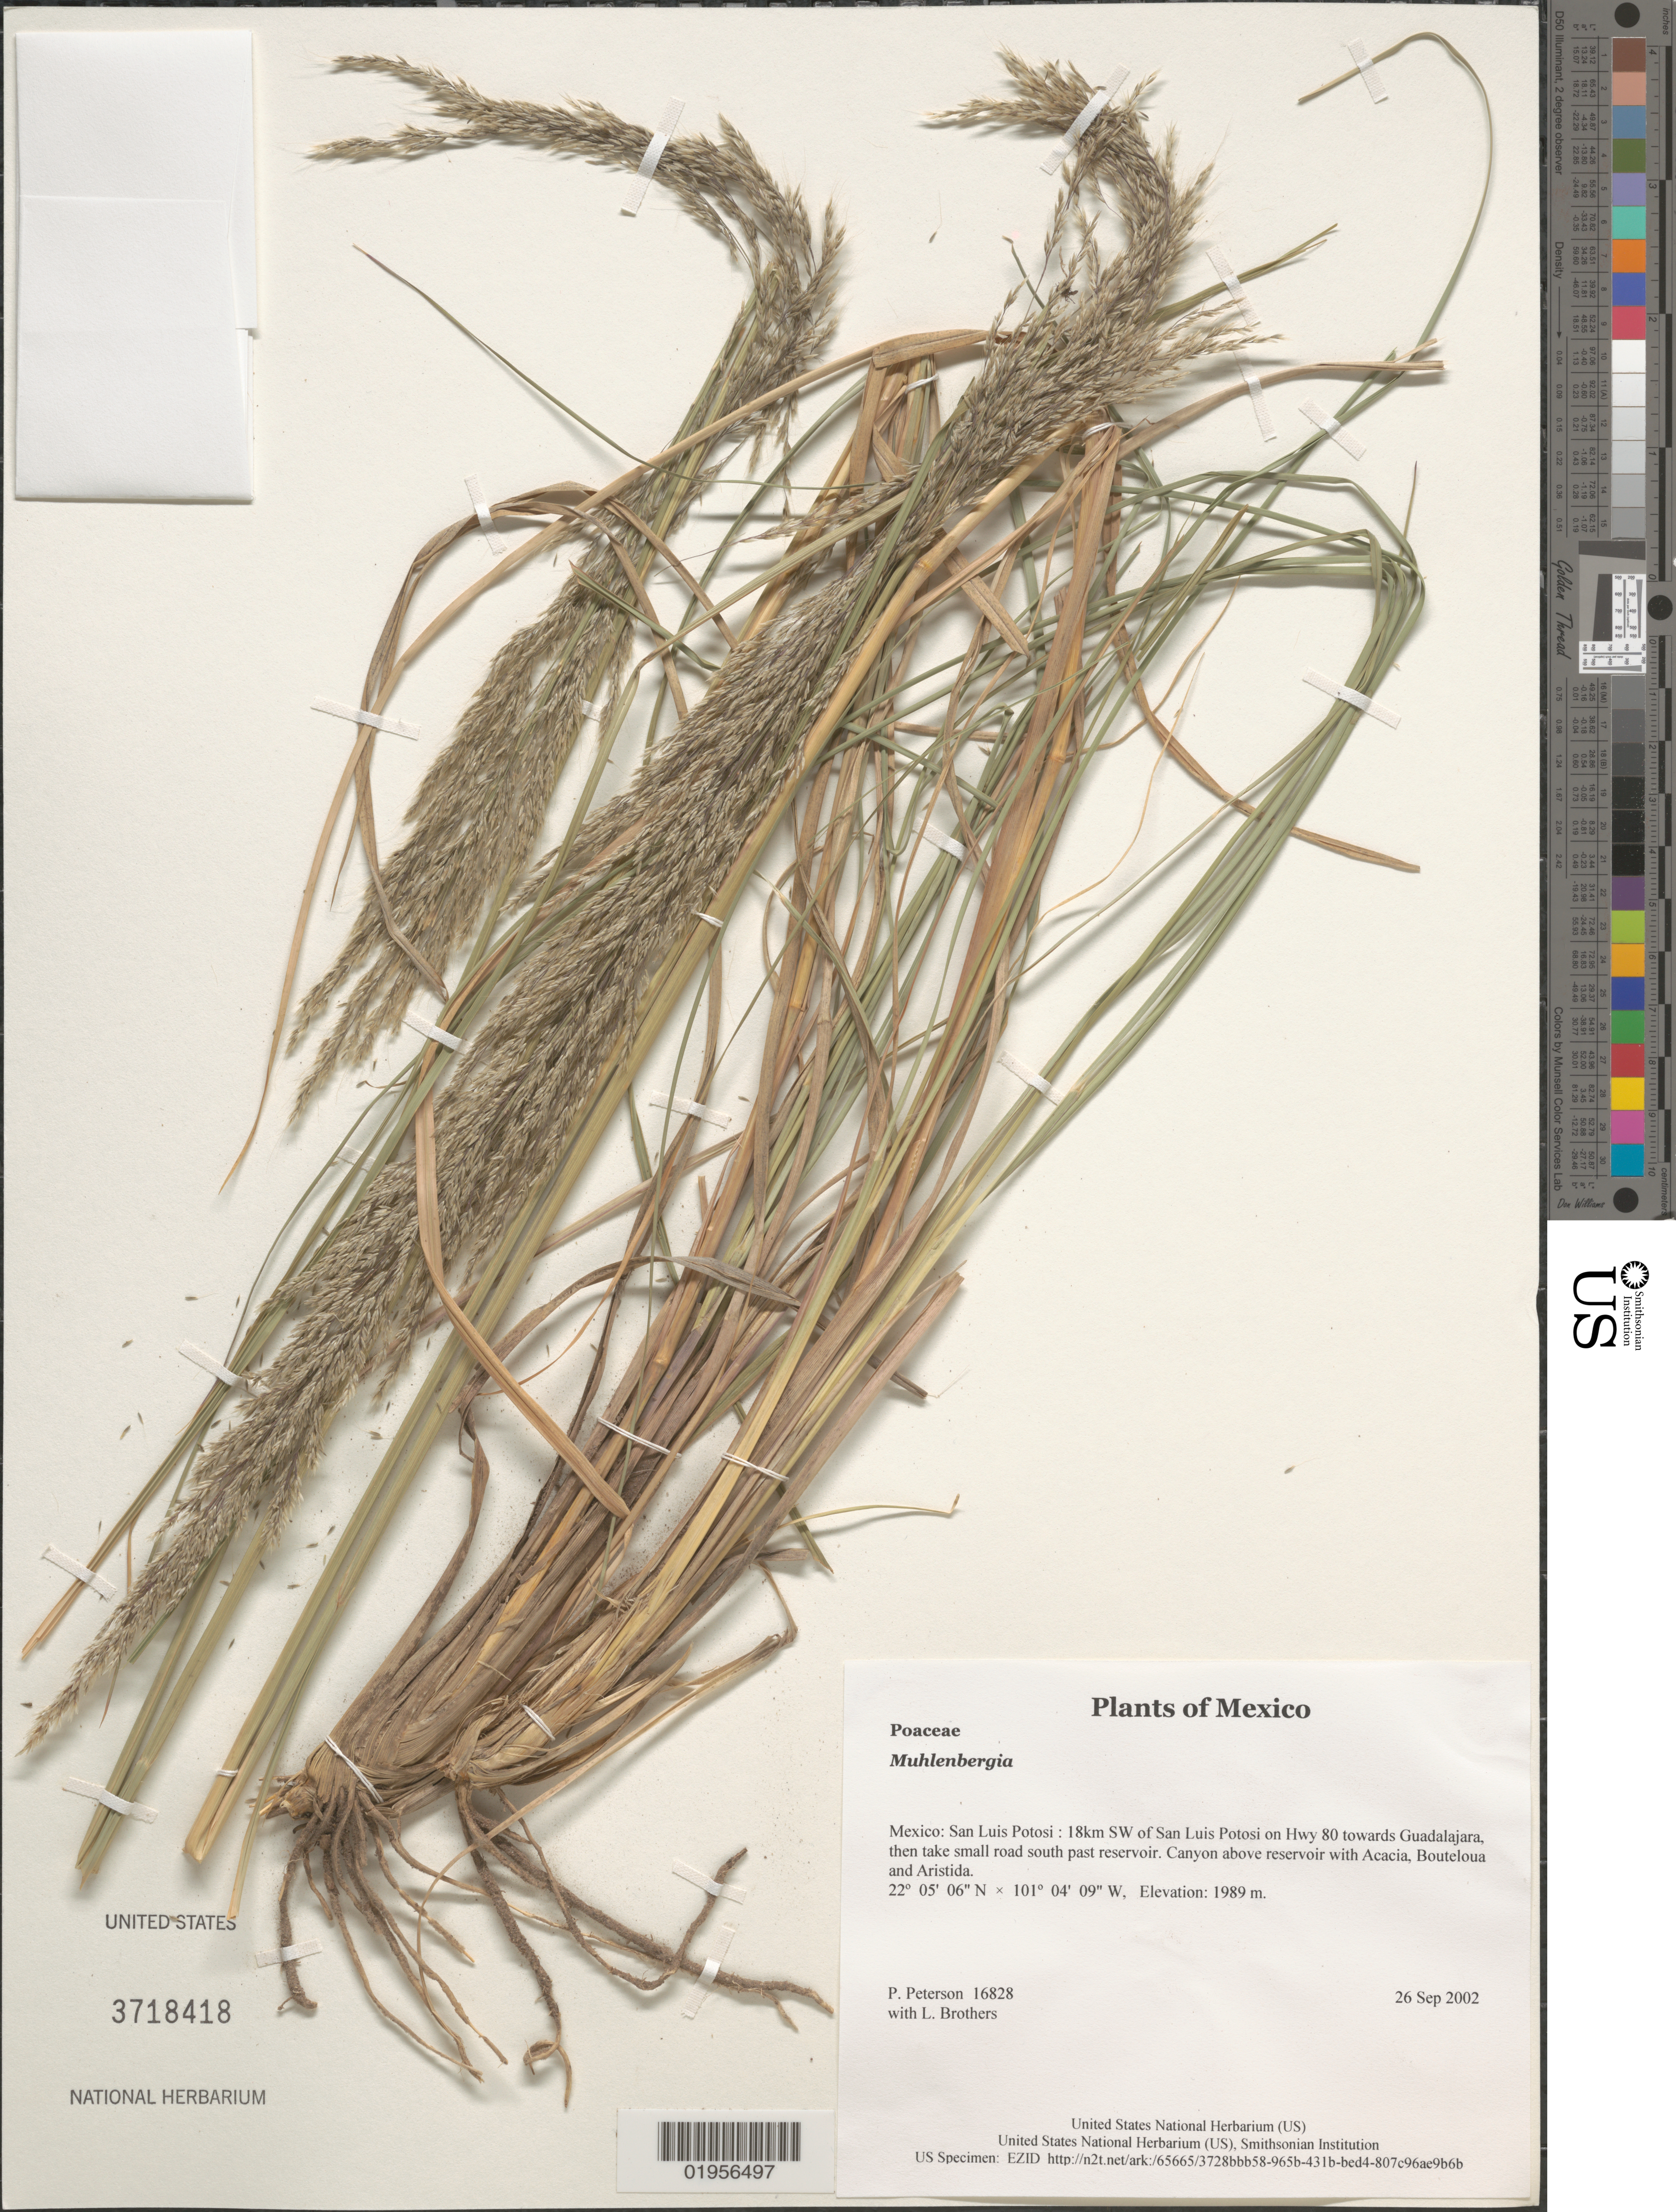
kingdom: Plantae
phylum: Tracheophyta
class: Liliopsida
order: Poales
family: Poaceae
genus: Muhlenbergia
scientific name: Muhlenbergia sp.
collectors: P. M. Peterson & L. E. Brothers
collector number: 16828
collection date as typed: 26 Sep 2002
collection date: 2002-09-26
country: Mexico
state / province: San Luis Potosi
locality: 18km SW of San Luis Potosi on Hwy 80 towards Guadalajara, then take small road south past reservoir. Canyon above reservoir with Acacia, Bouteloua and Aristida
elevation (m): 1989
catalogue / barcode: US 3718418